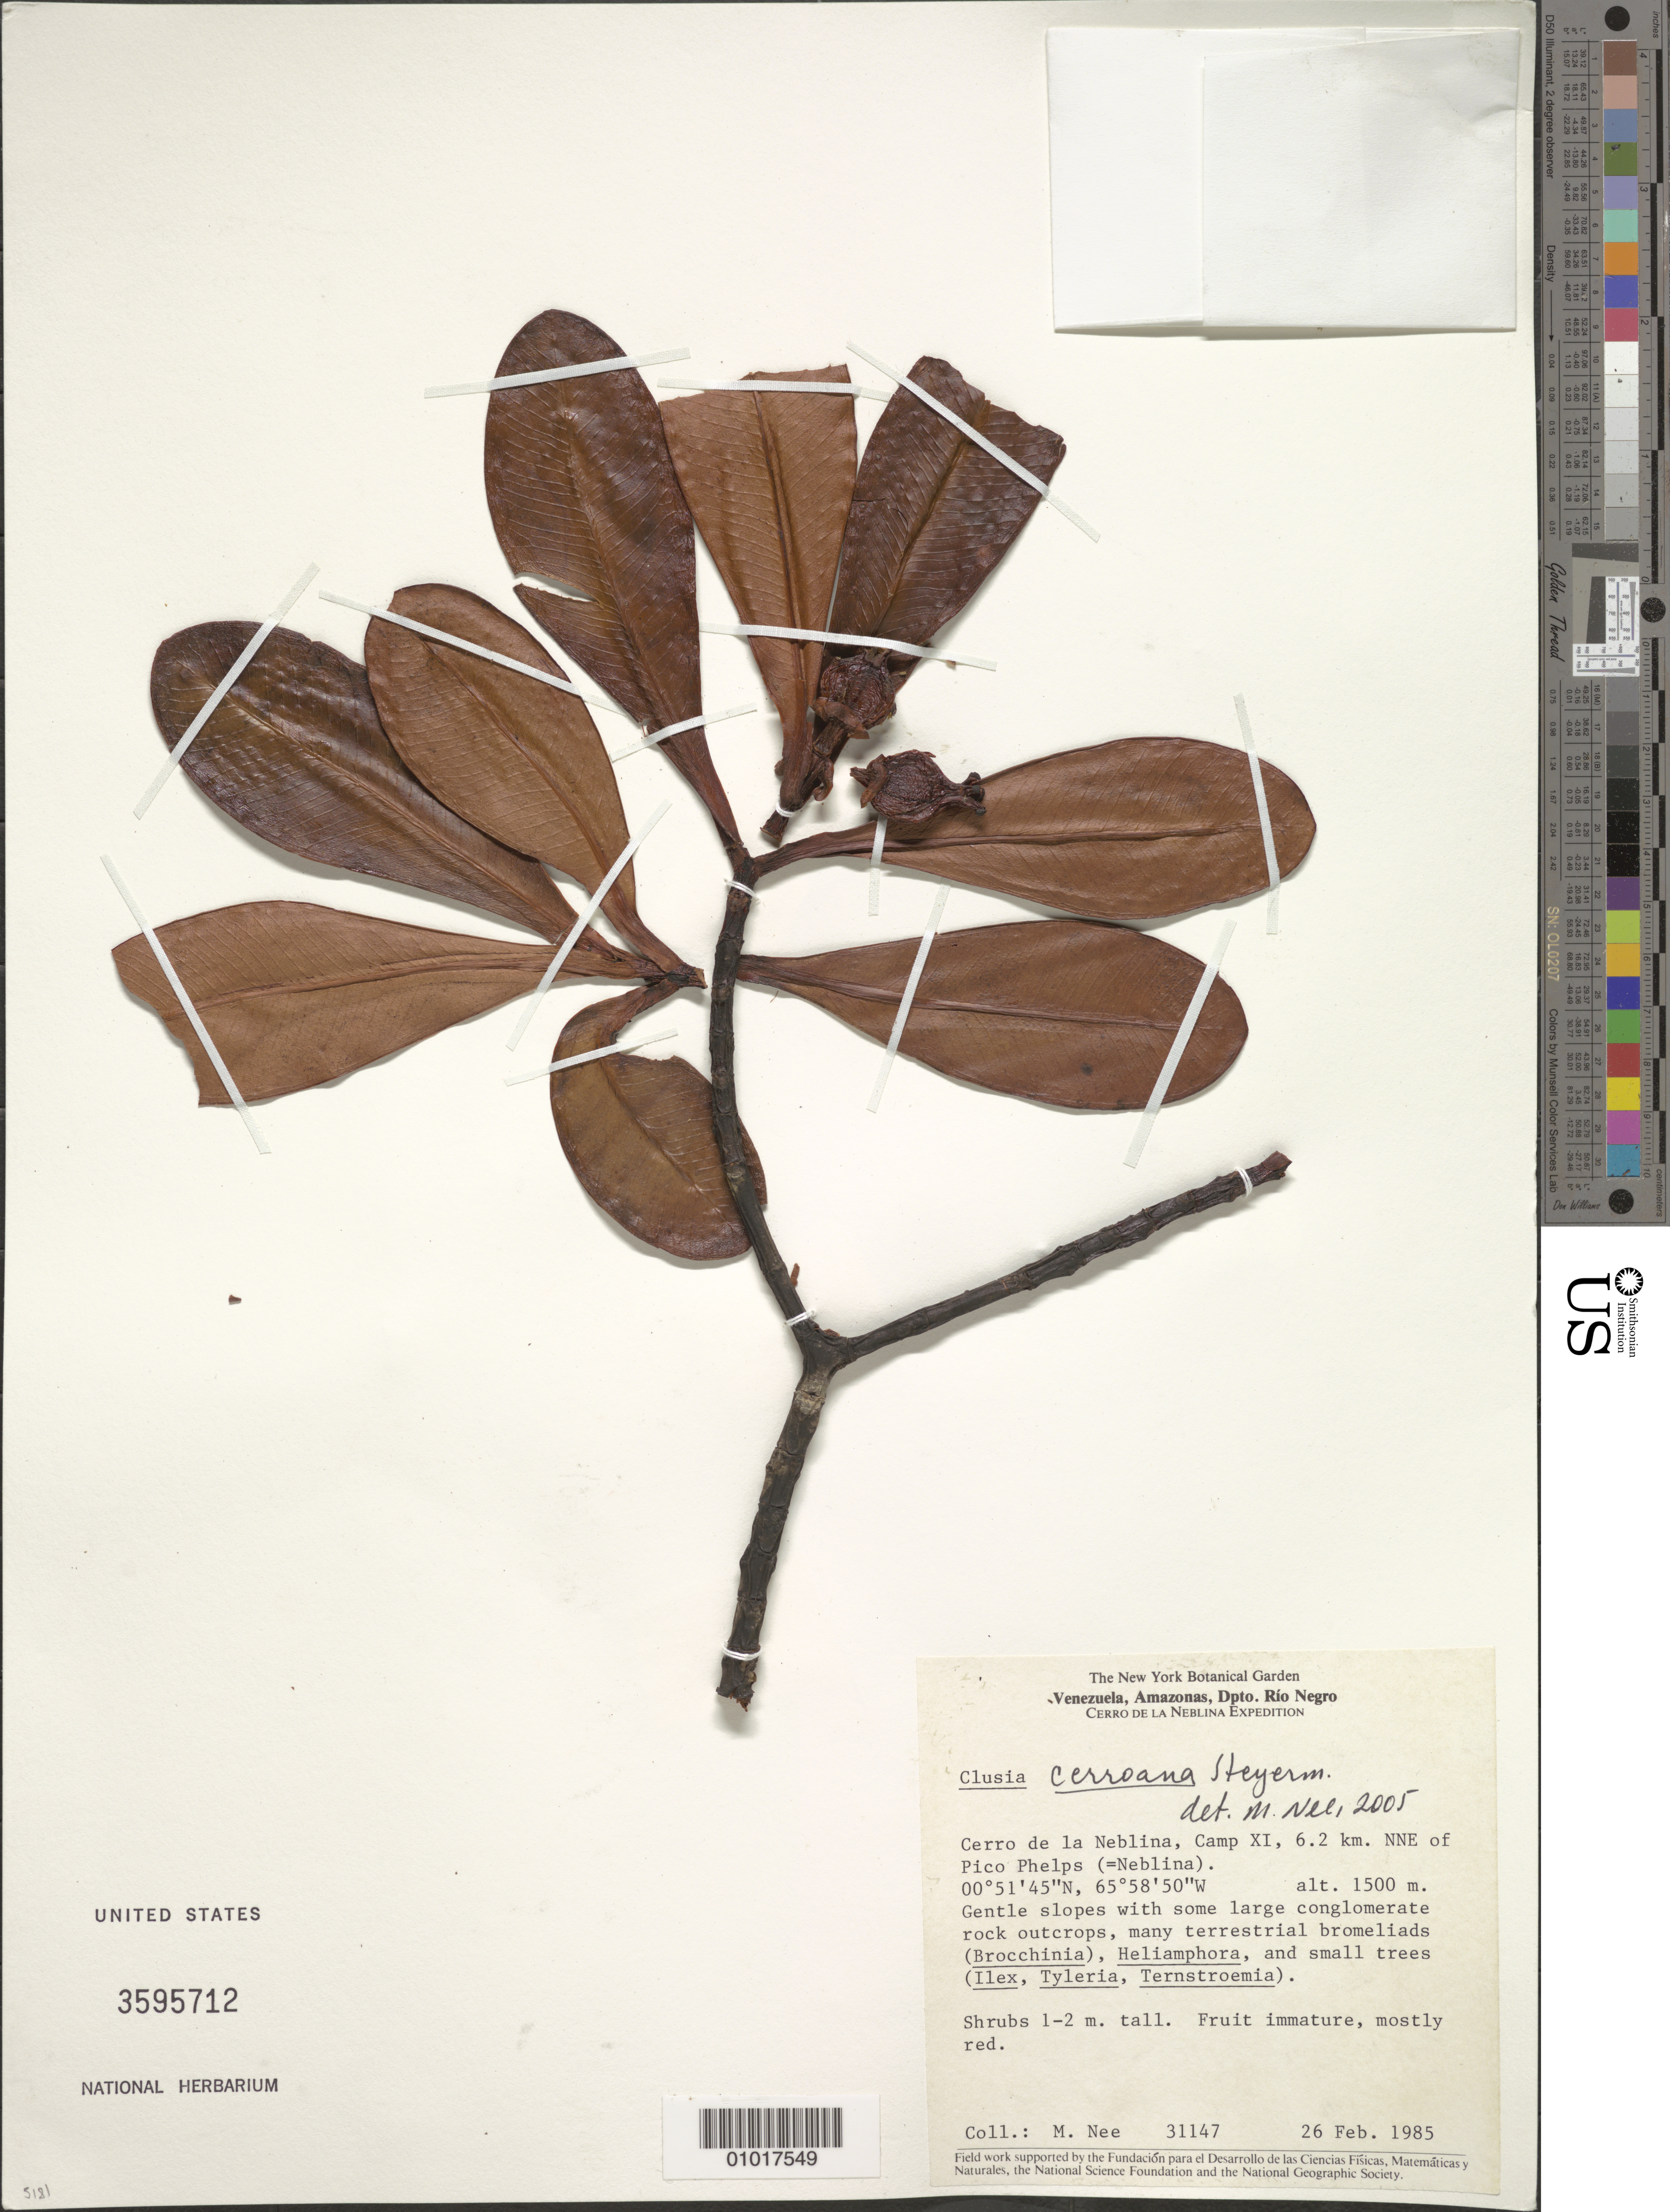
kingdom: Plantae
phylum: Tracheophyta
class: Magnoliopsida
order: Malpighiales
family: Clusiaceae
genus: Clusia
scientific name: Clusia cerroana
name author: Steyerm.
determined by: Nee, Michael H.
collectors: M. Nee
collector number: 31147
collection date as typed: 26-Feb-85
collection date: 1985-02-26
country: Venezuela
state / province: Amazonas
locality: Cerro de la Neblina, Camp XI, 6.2 km NNE of Pico Phelps (=Neblina).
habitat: Gentle slopes with some large conglomerate rock outcrops, many terrestrial bromeliads (Brocchinia), Heliamphora, and small trees (Ilexm Tyleria….)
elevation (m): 1500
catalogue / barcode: US 3595712